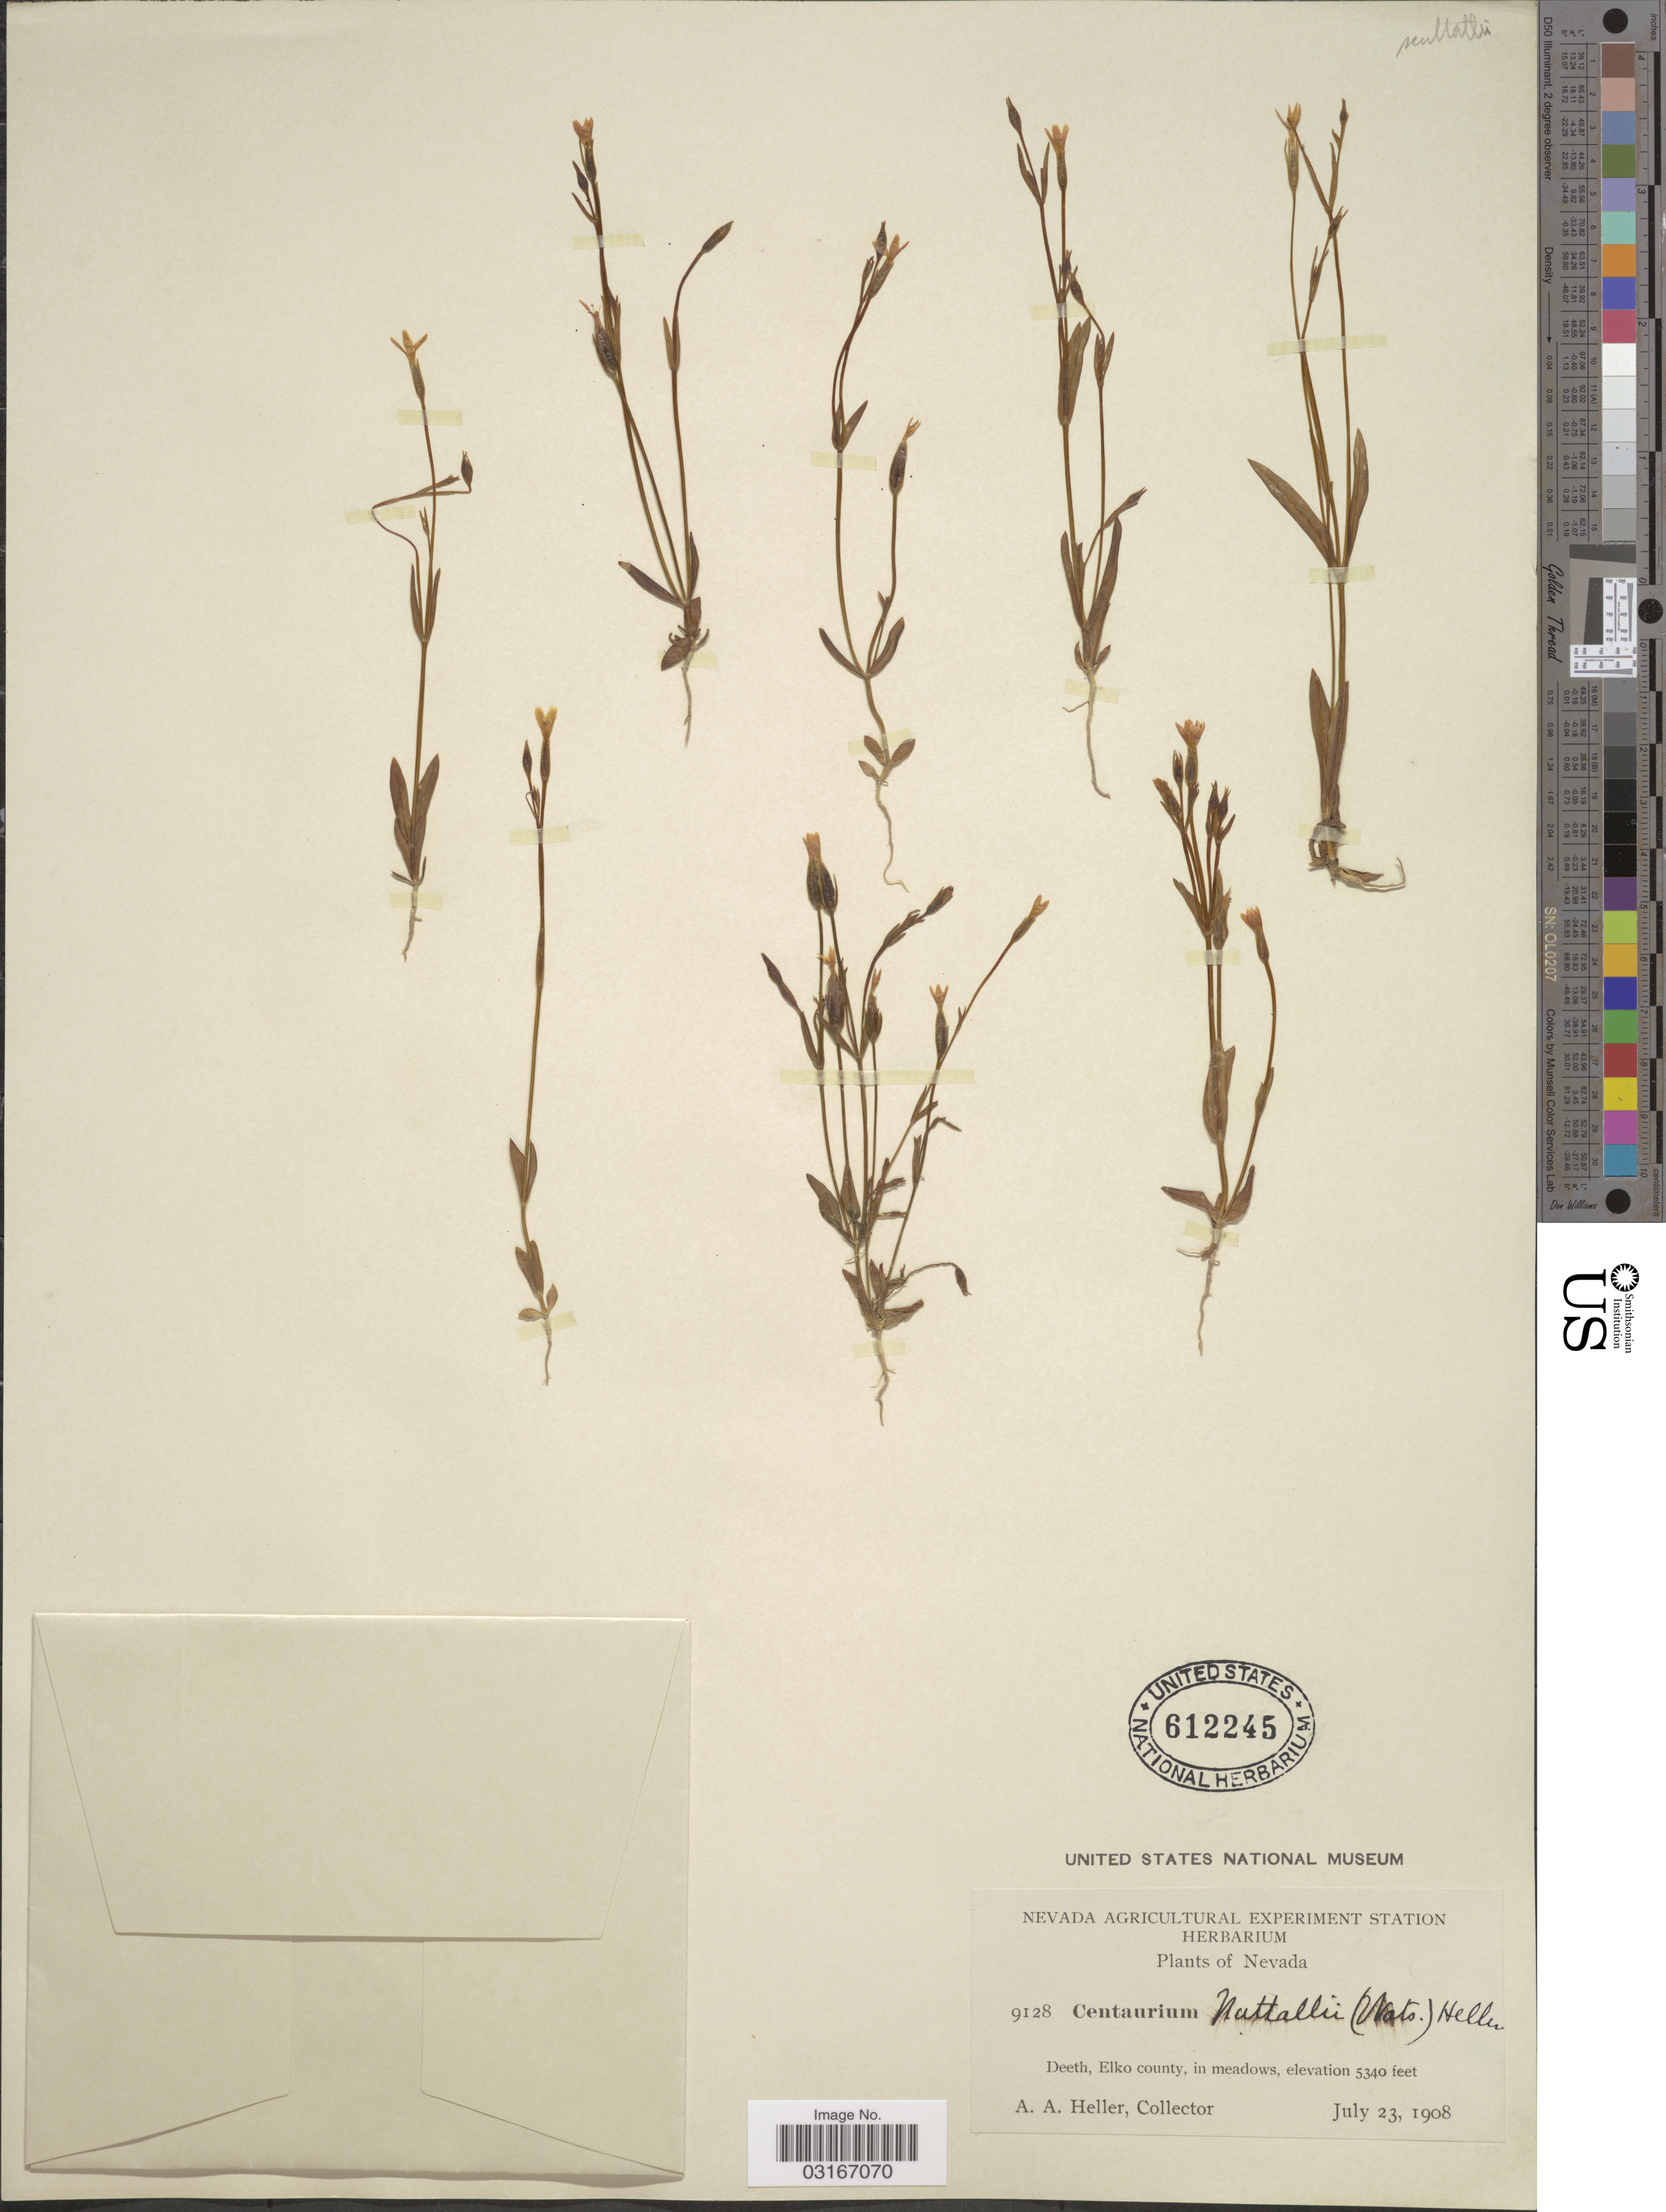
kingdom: Plantae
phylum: Tracheophyta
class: Magnoliopsida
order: Gentianales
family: Gentianaceae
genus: Centaurium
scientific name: Centaurium exaltatum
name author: (Griseb.) W. Wight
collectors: A. A. Heller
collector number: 9128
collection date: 1908-07-23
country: United States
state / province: Nevada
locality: Deeth, Elko county, in meadows.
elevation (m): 1628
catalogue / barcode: US 612245